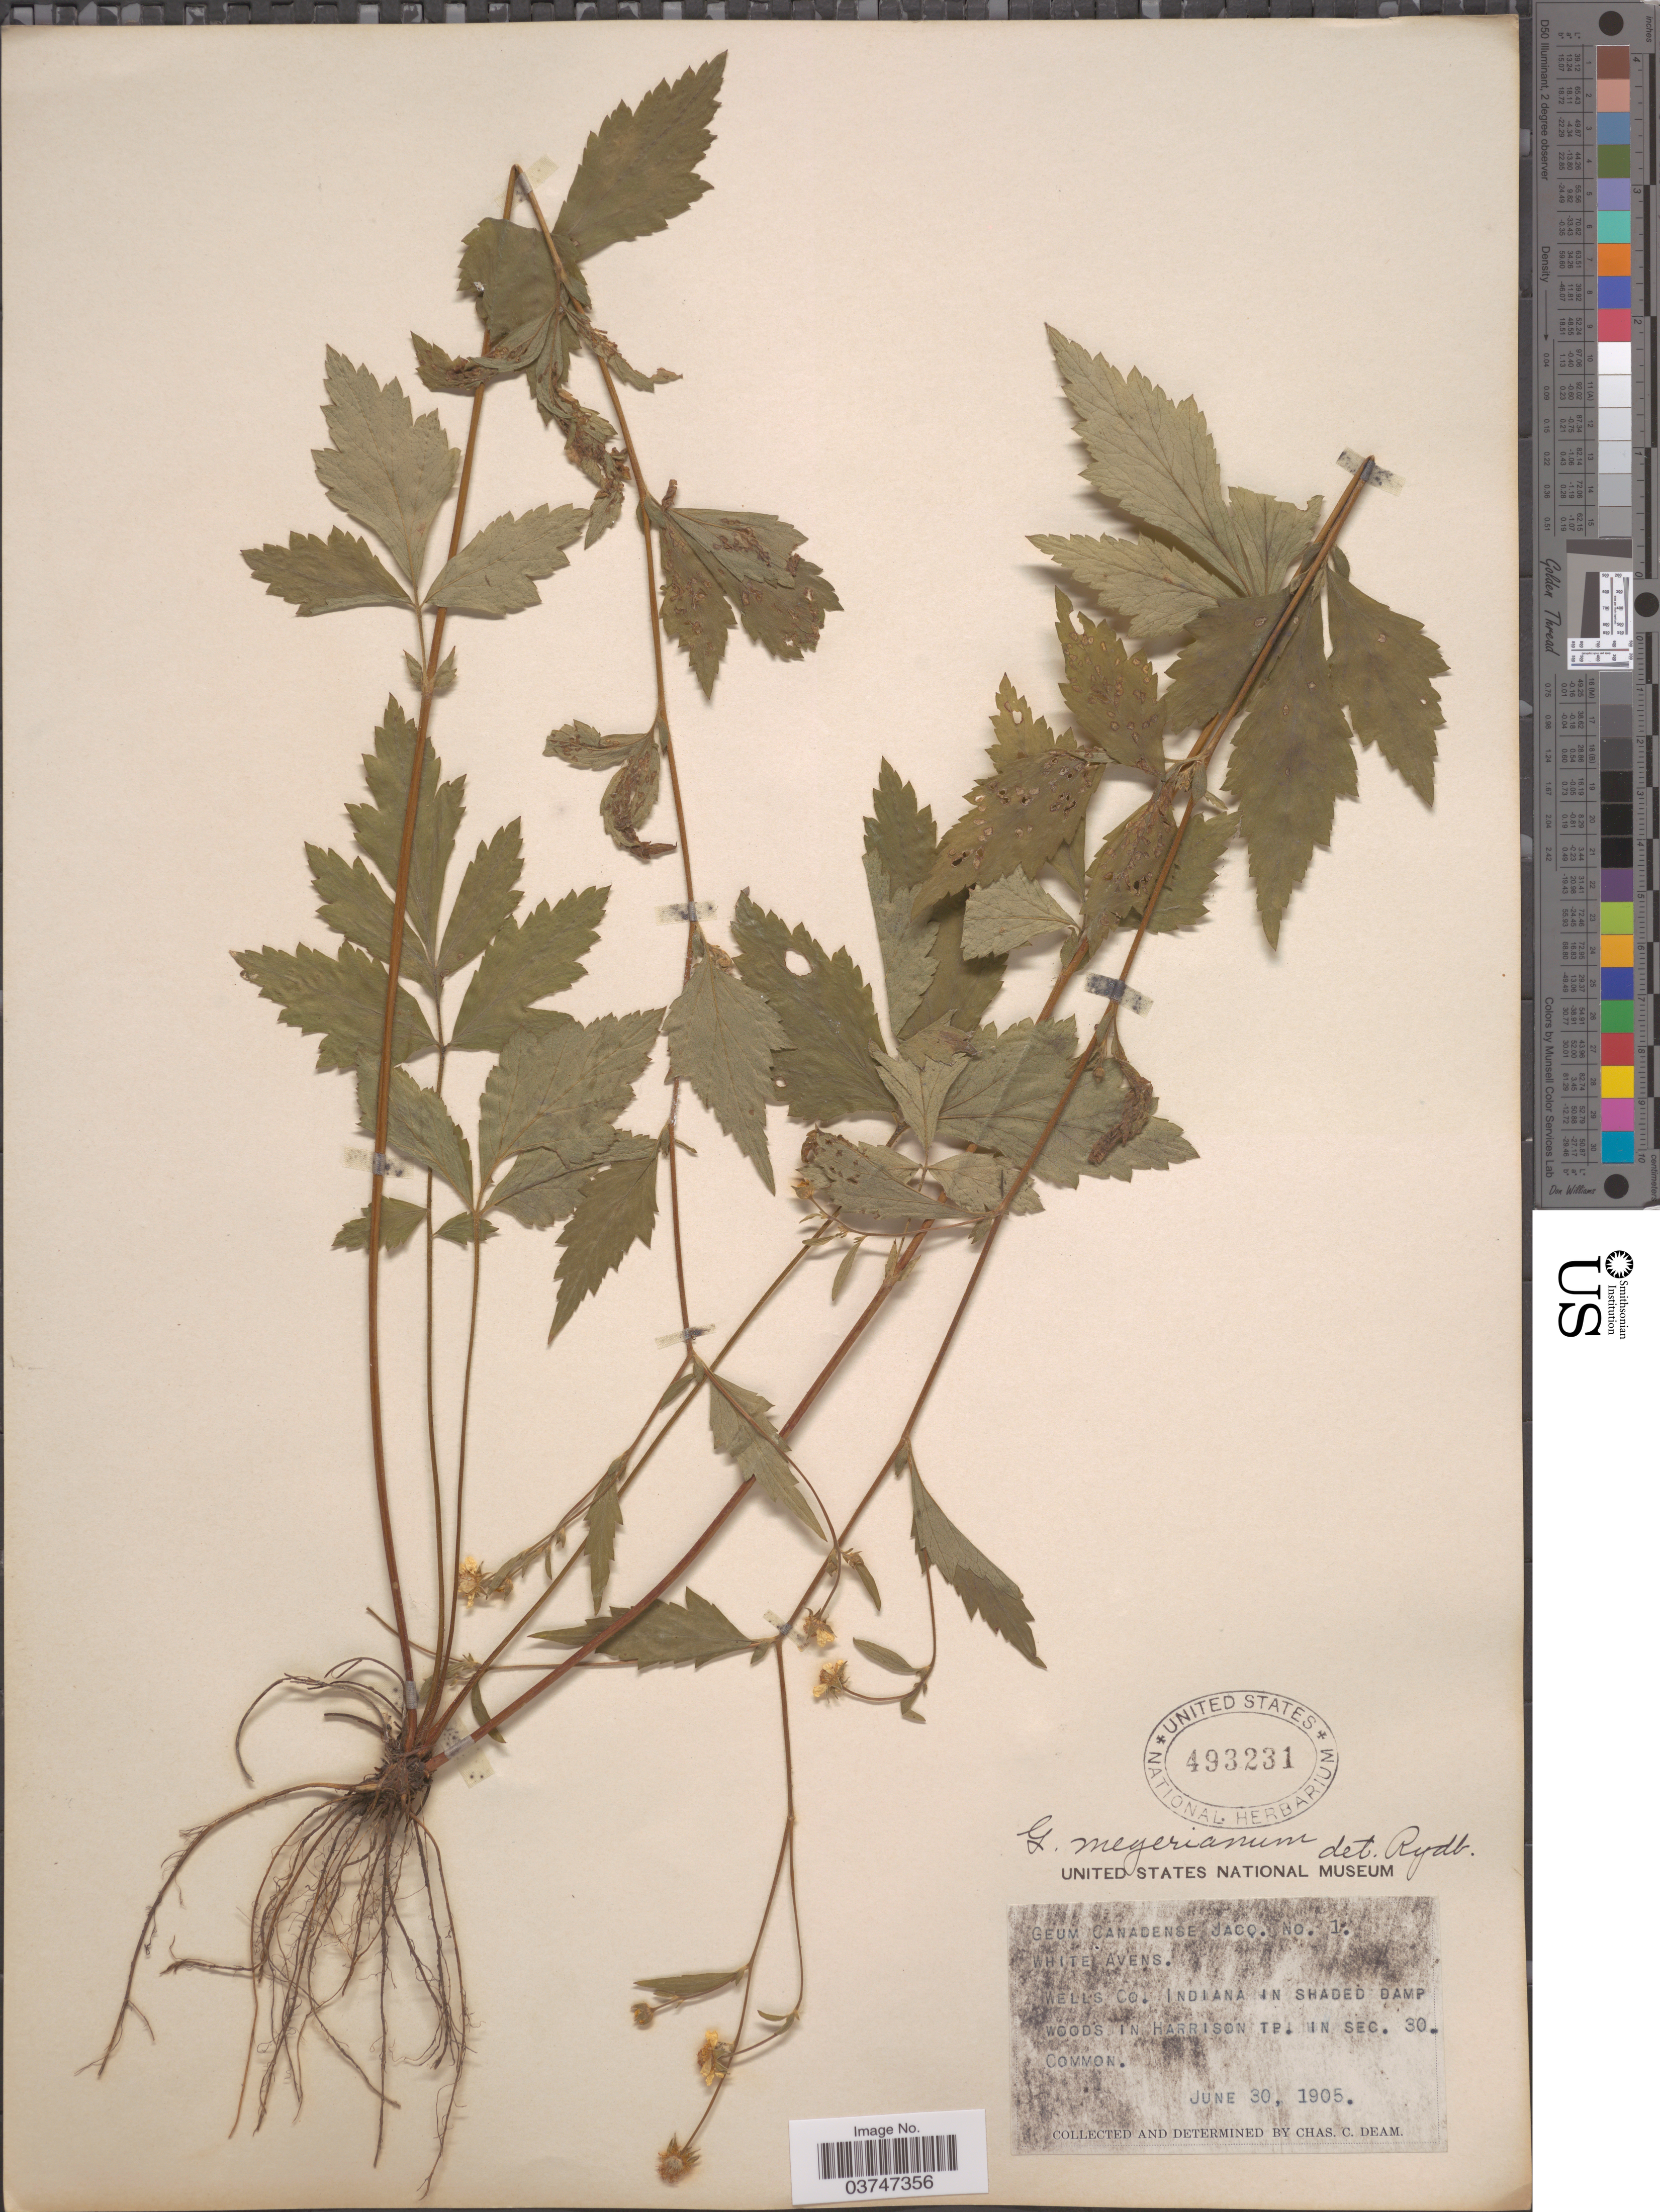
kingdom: Plantae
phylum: Tracheophyta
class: Magnoliopsida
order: Rosales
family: Rosaceae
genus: Geum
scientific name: Geum canadense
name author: Jacq.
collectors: C. C. Deam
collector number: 1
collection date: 1905-06-30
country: United States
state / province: Indiana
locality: White Avens. Wells Co. Indiana in shaded damp woods in Harrison Tp. in sec. 30.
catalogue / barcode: US 493231